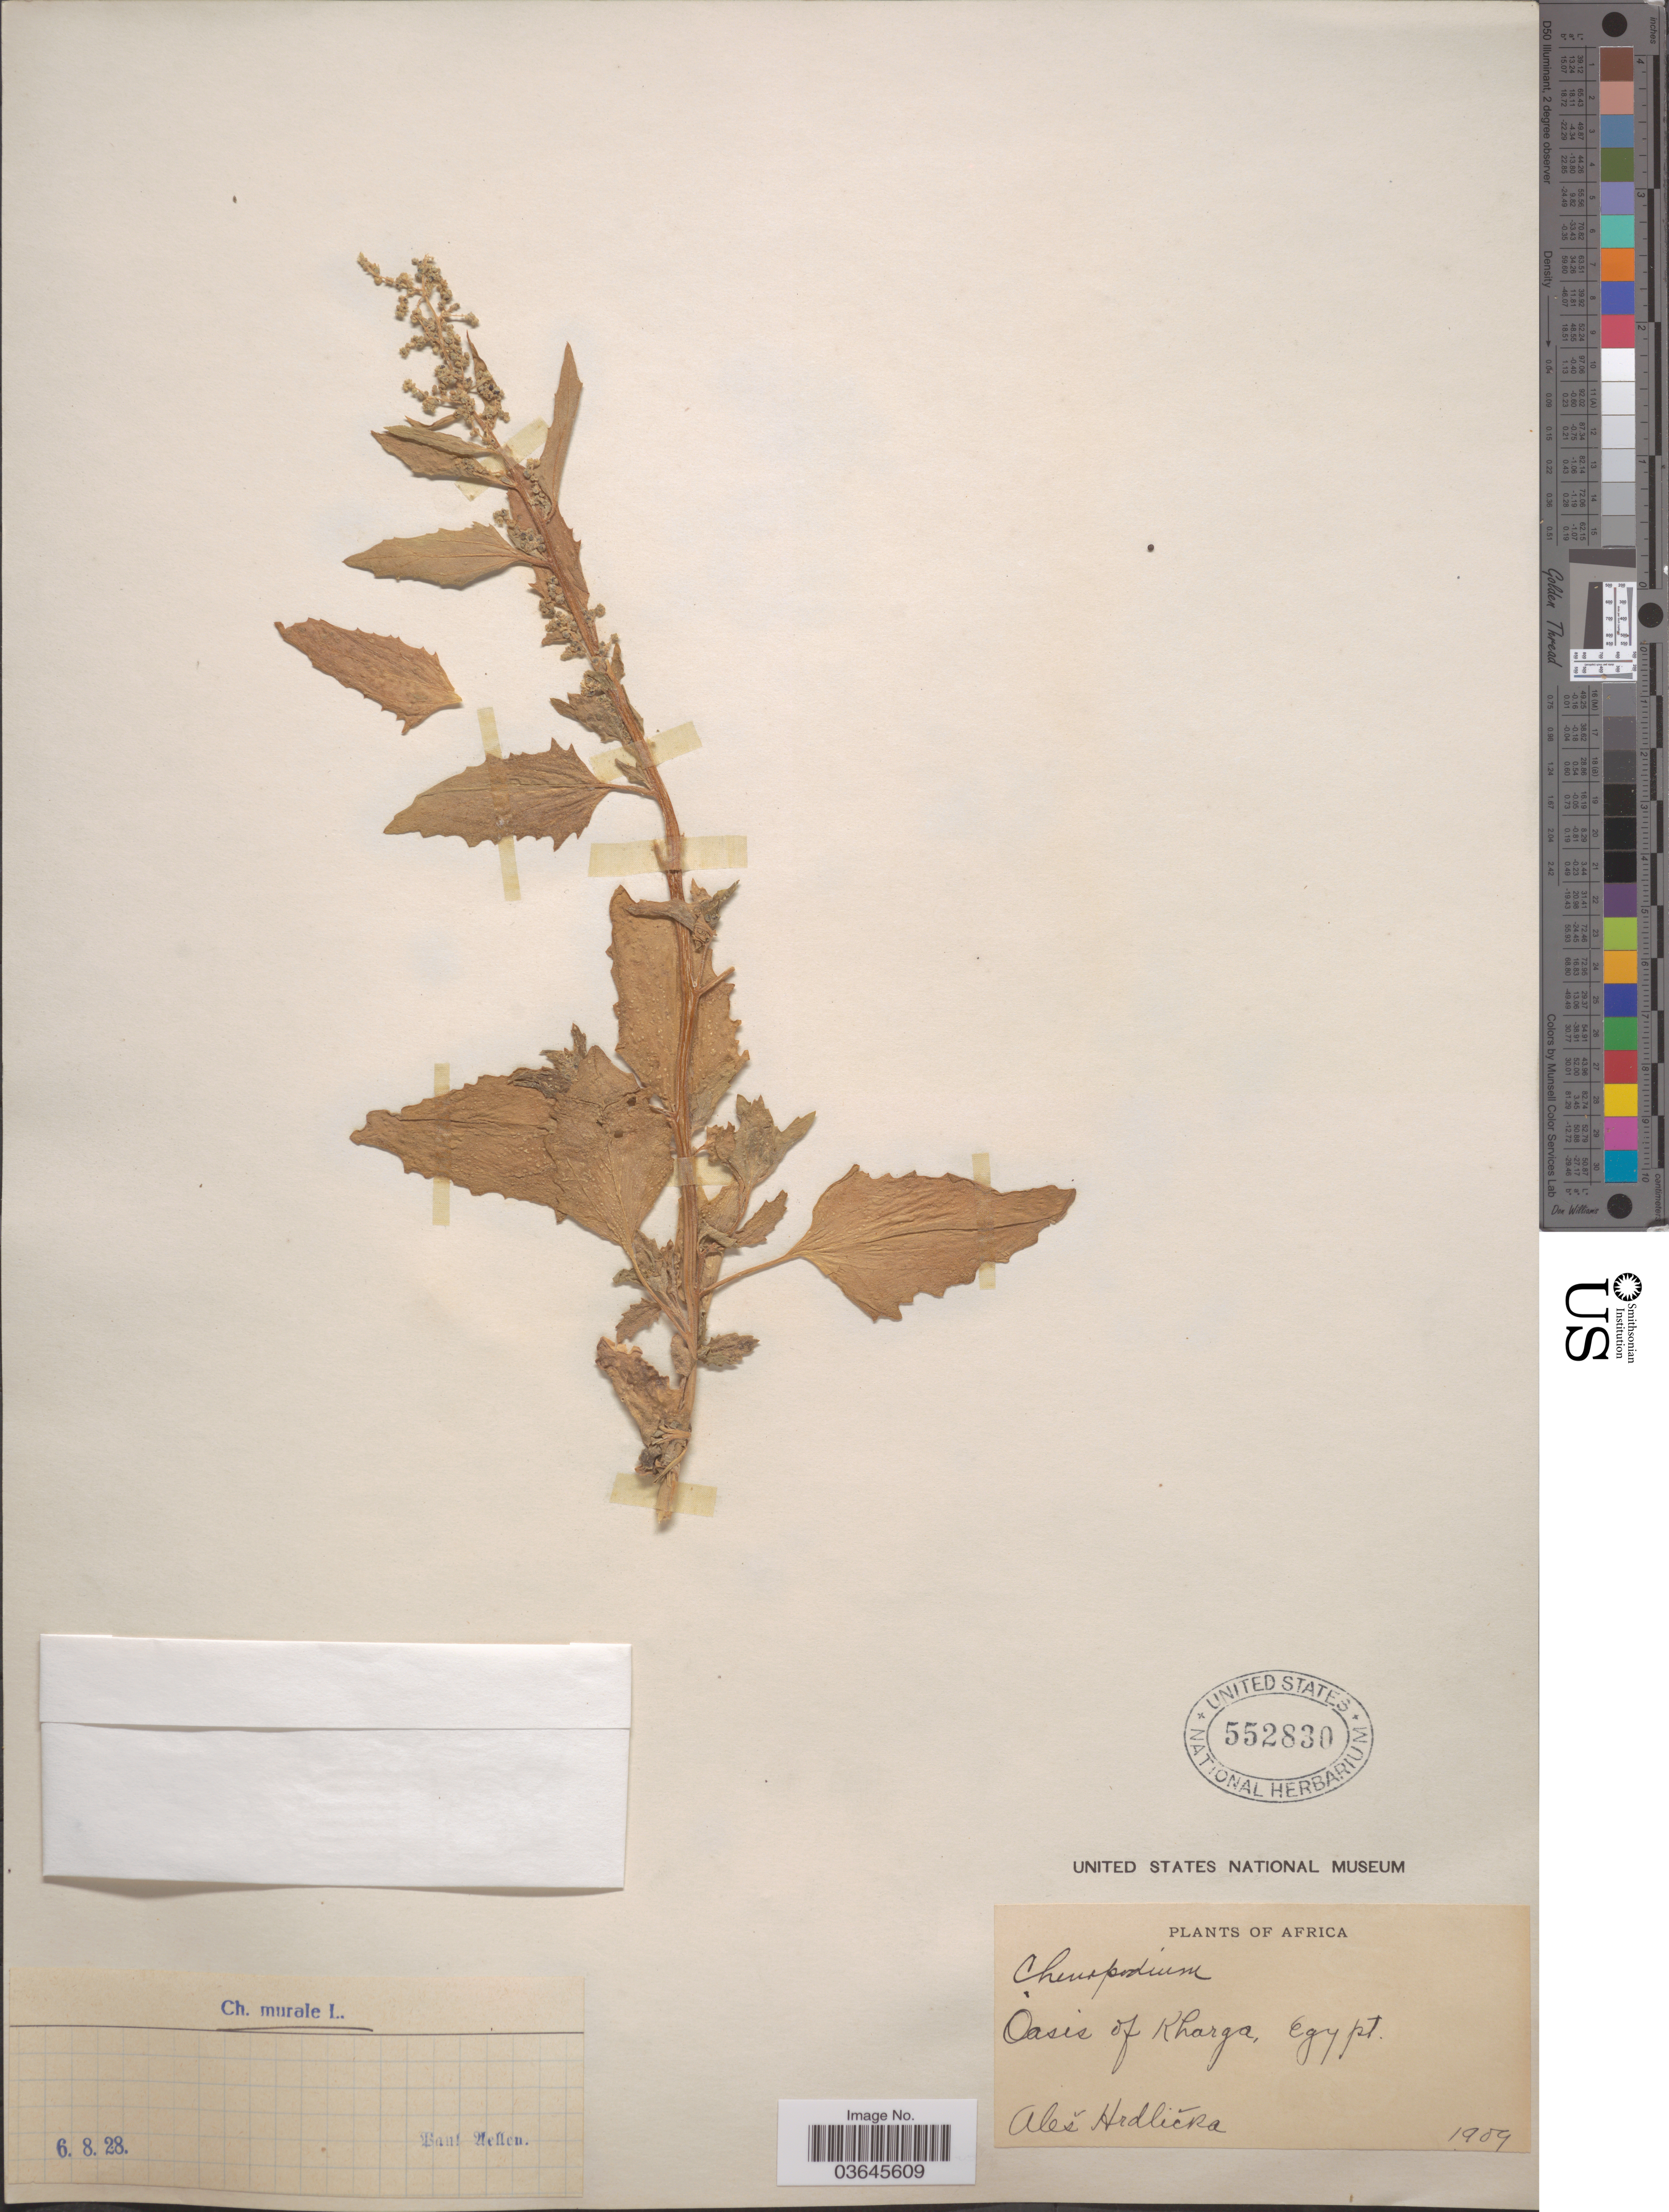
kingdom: Plantae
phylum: Tracheophyta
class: Magnoliopsida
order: Caryophyllales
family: Amaranthaceae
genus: Chenopodium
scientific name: Chenopodium murale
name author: L.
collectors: A. Hrdlicka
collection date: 1909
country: Egypt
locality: Oasis of Kharga.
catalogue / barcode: US 552830